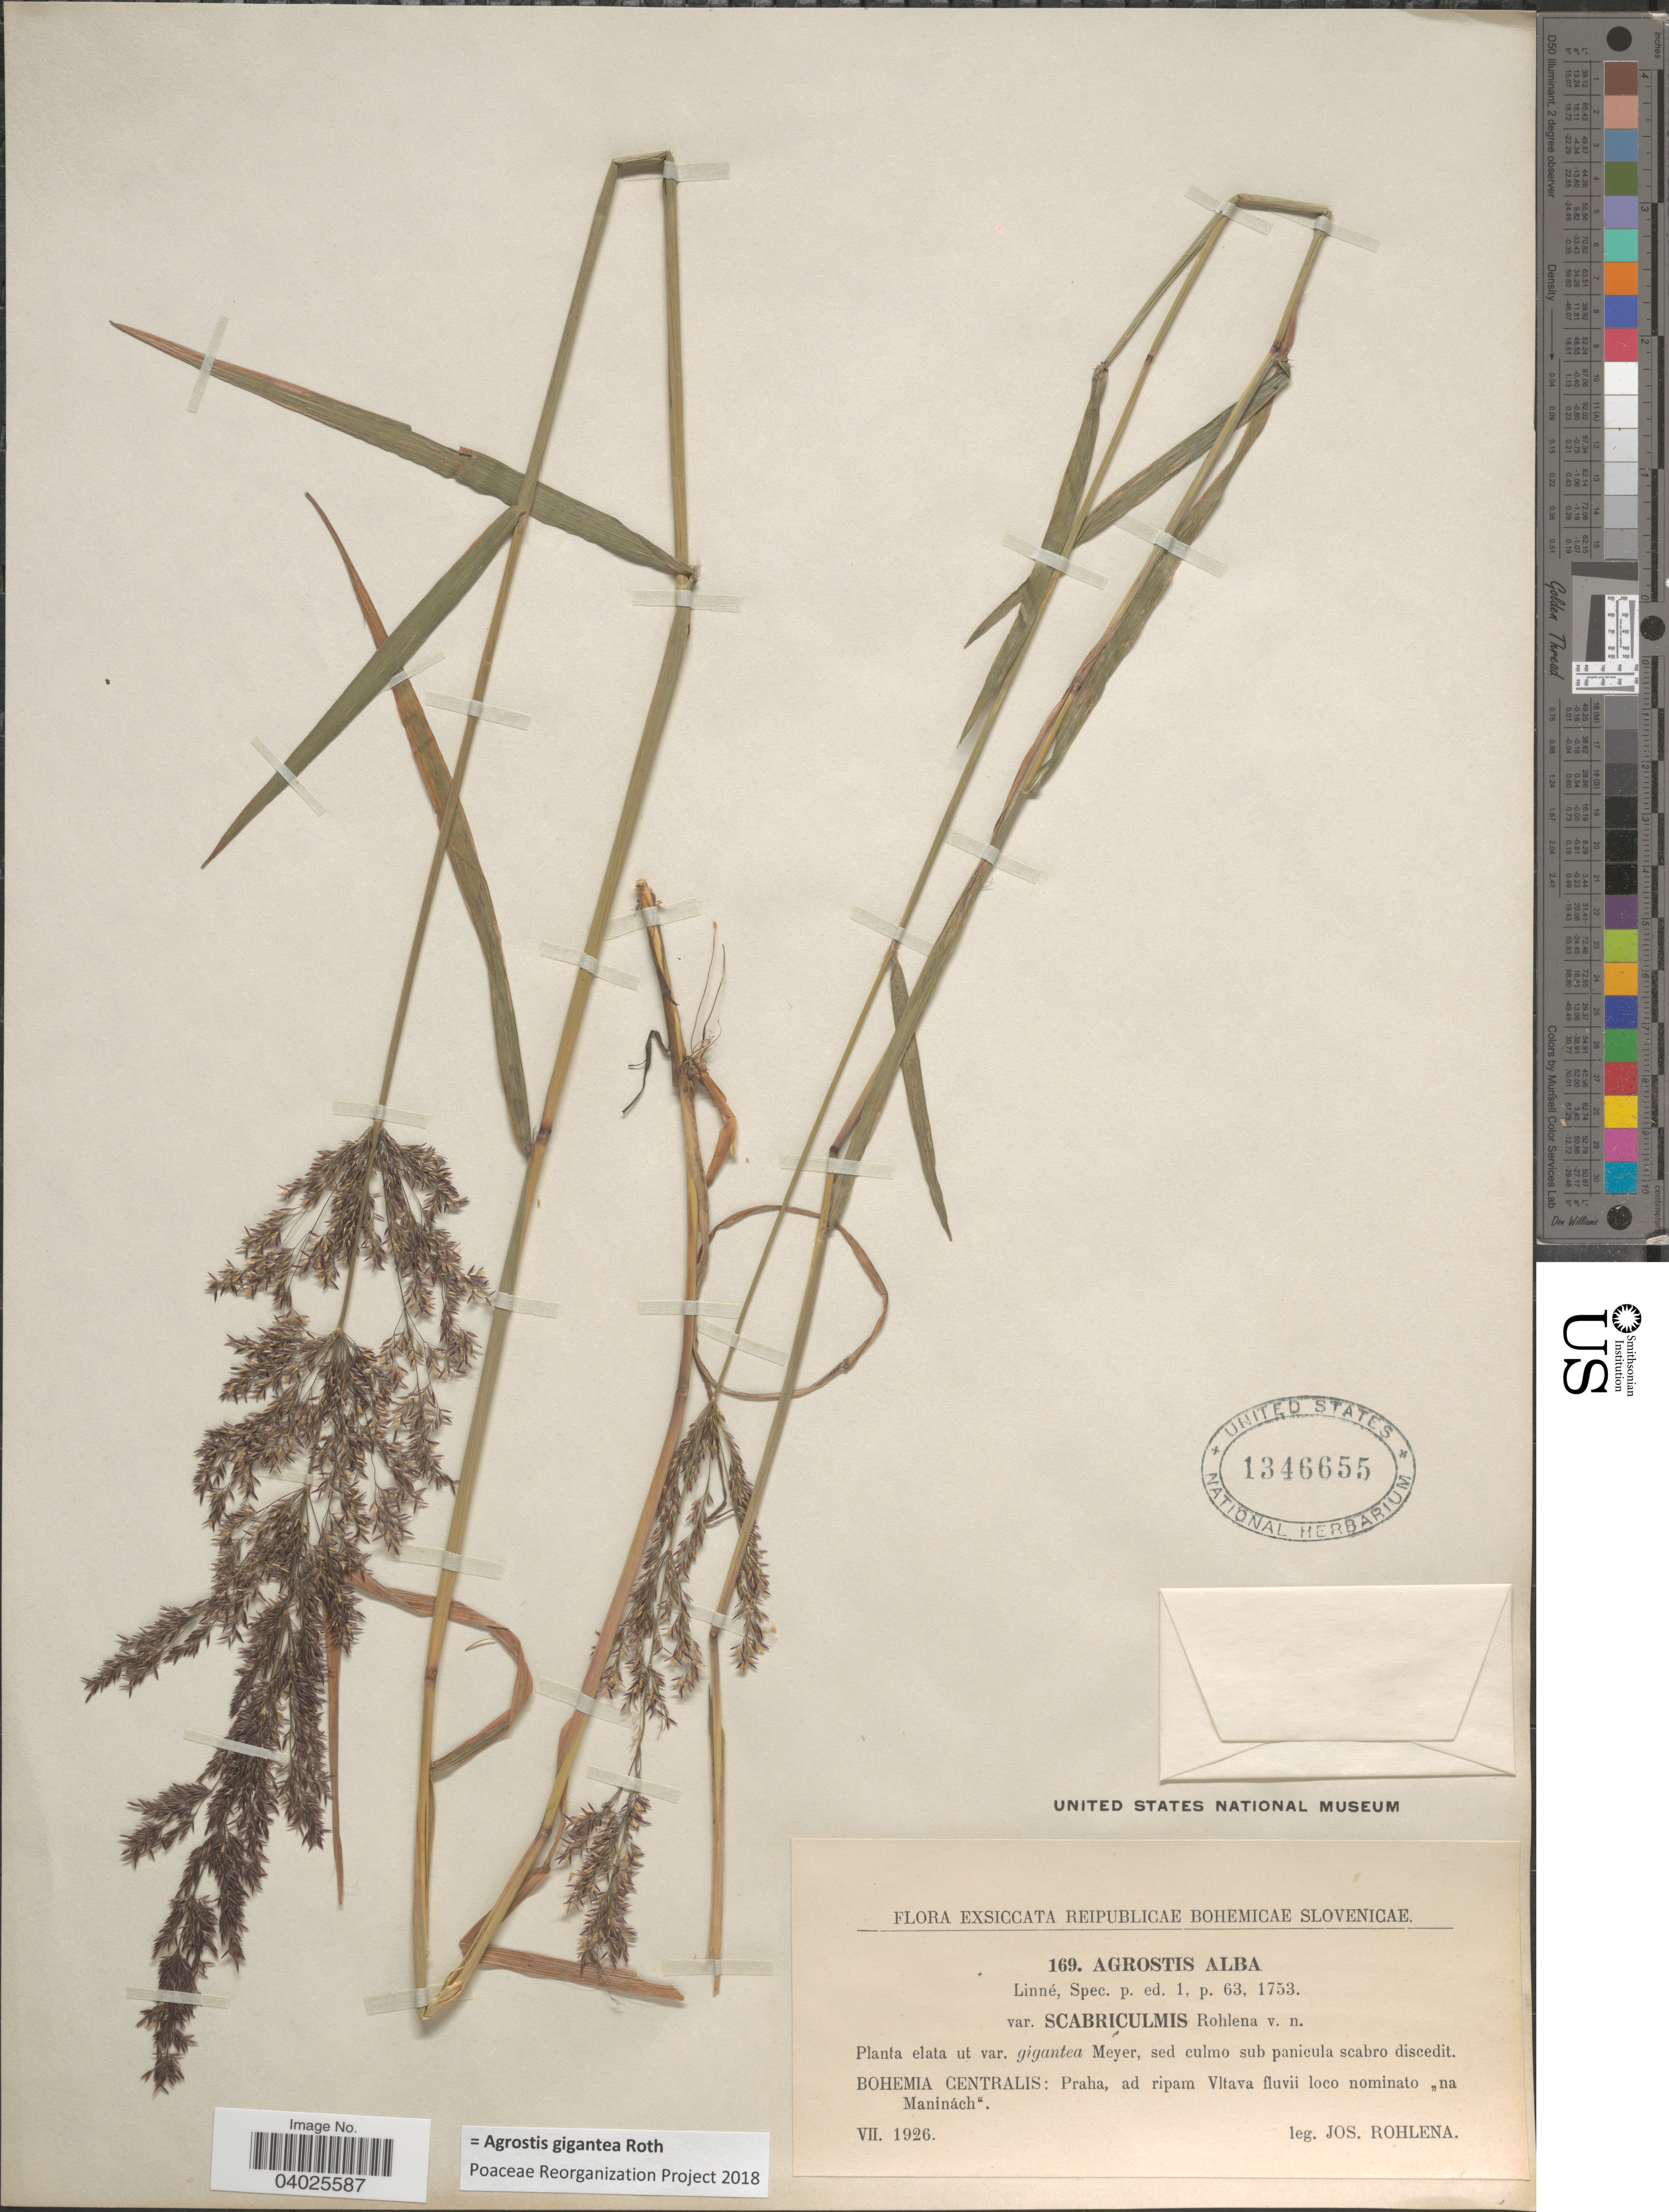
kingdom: Plantae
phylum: Tracheophyta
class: Liliopsida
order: Poales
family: Poaceae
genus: Agrostis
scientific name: Agrostis gigantea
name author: Roth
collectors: J. Rohlena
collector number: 169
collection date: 1926-07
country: Czechia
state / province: Central Bohemian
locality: Reipublicae Bohemicae Slovenicae. Bohemicae Centralis: Praha, ad ripam Vltava fluvii loco nominato "na Maninách".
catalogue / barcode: US 1346655